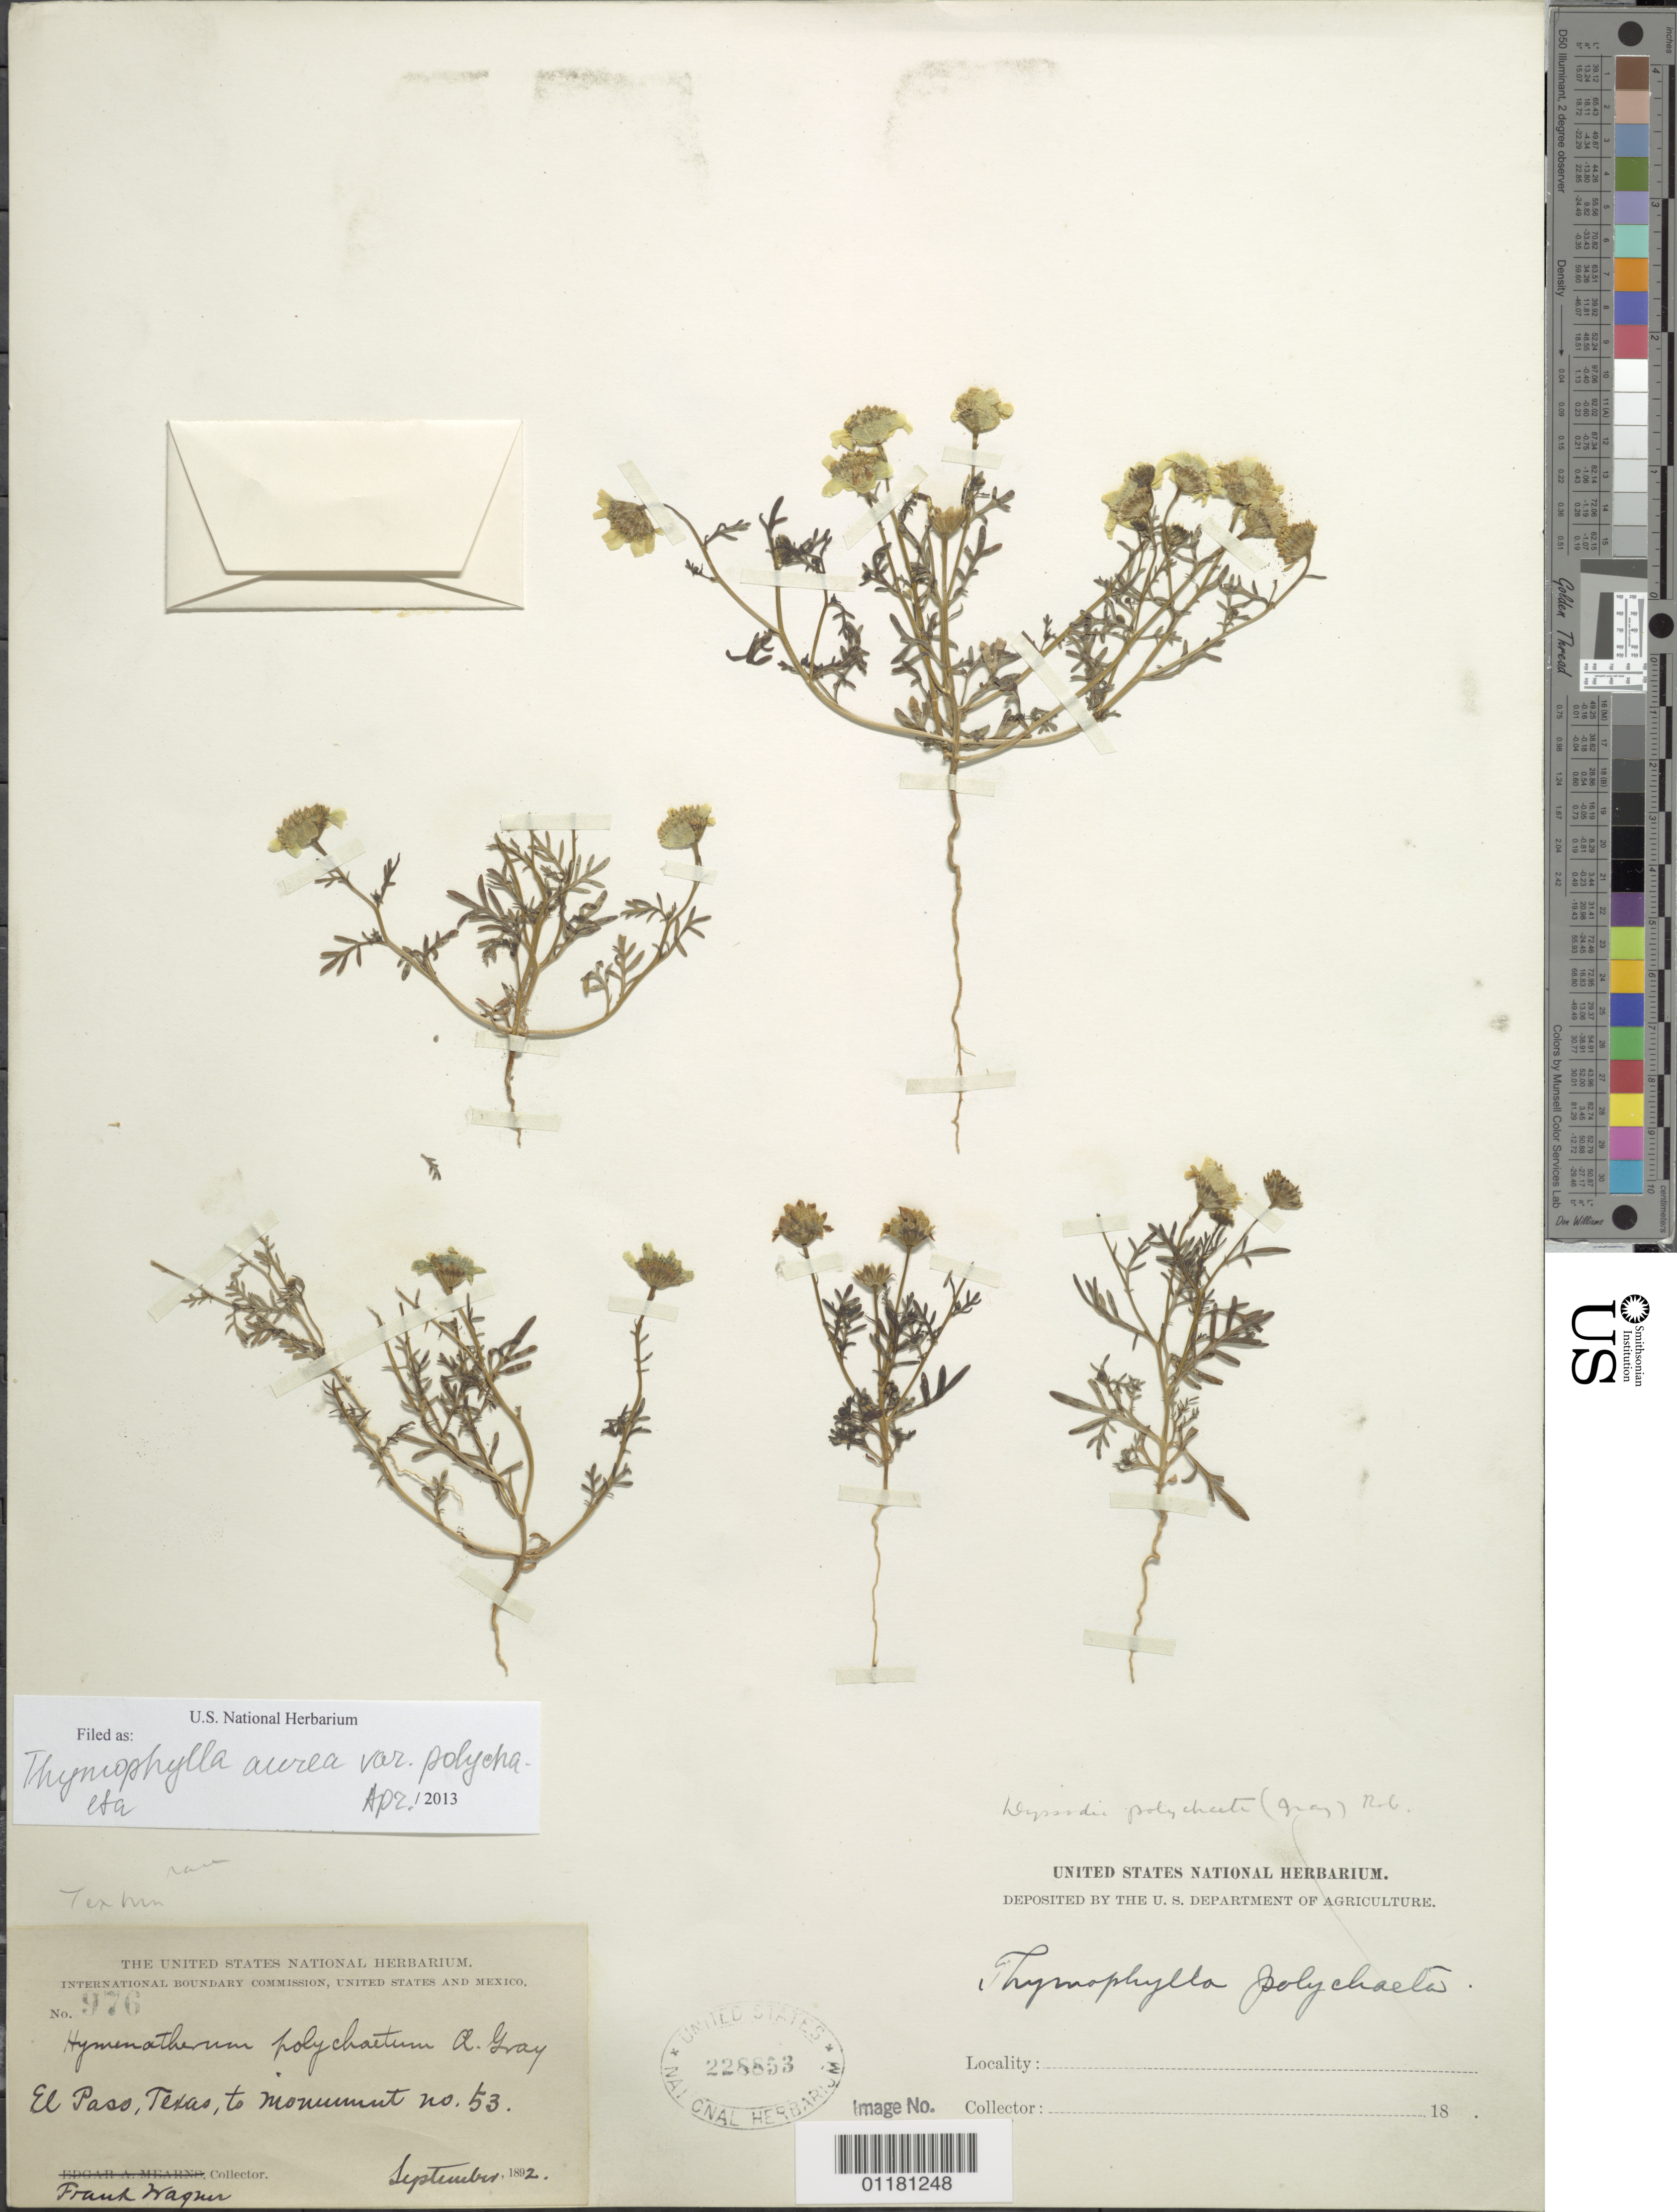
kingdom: Plantae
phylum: Tracheophyta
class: Magnoliopsida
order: Asterales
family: Asteraceae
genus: Thymophylla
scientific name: Thymophylla aurea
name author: (A. Gray) Greene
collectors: F. Wagner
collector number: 976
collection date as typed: Sep 1892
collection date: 1892-09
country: United States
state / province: Texas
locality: El Paso, Texas to monument no. 53.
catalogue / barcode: US 228853